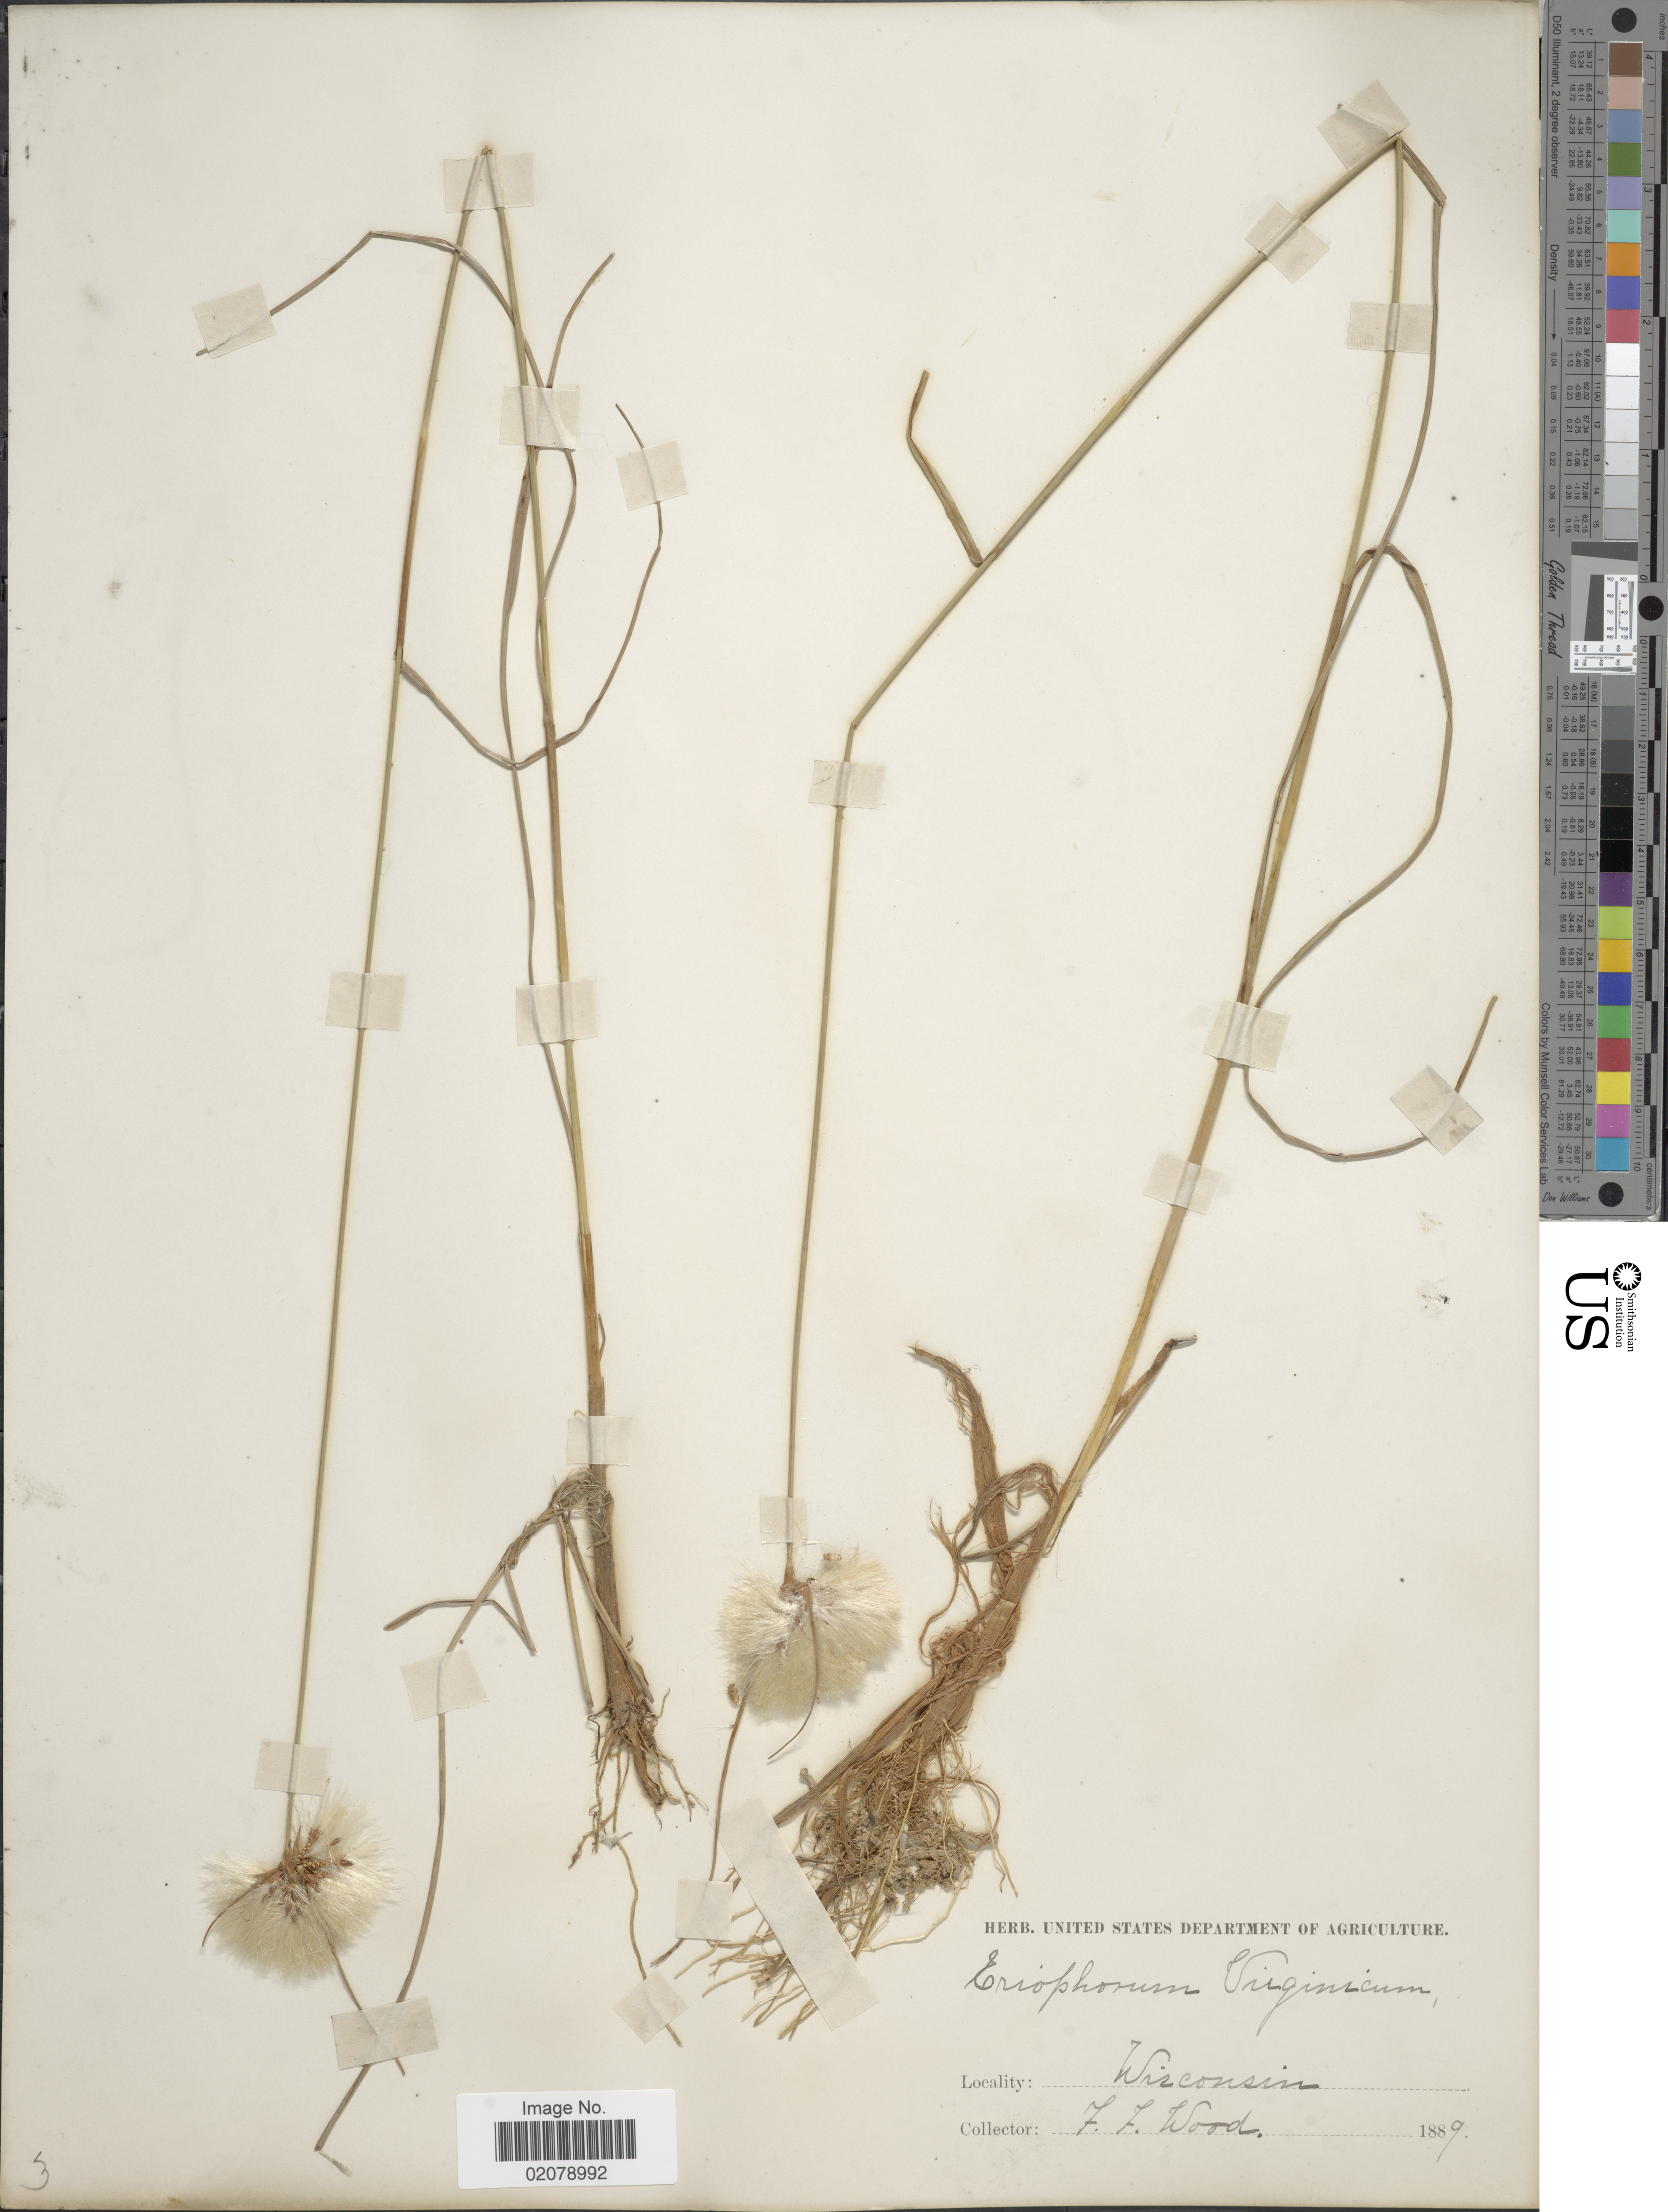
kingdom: Plantae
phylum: Tracheophyta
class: Liliopsida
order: Poales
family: Cyperaceae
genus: Eriophorum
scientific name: Eriophorum virginicum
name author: L.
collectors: F. Wood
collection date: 1889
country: United States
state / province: Wisconsin